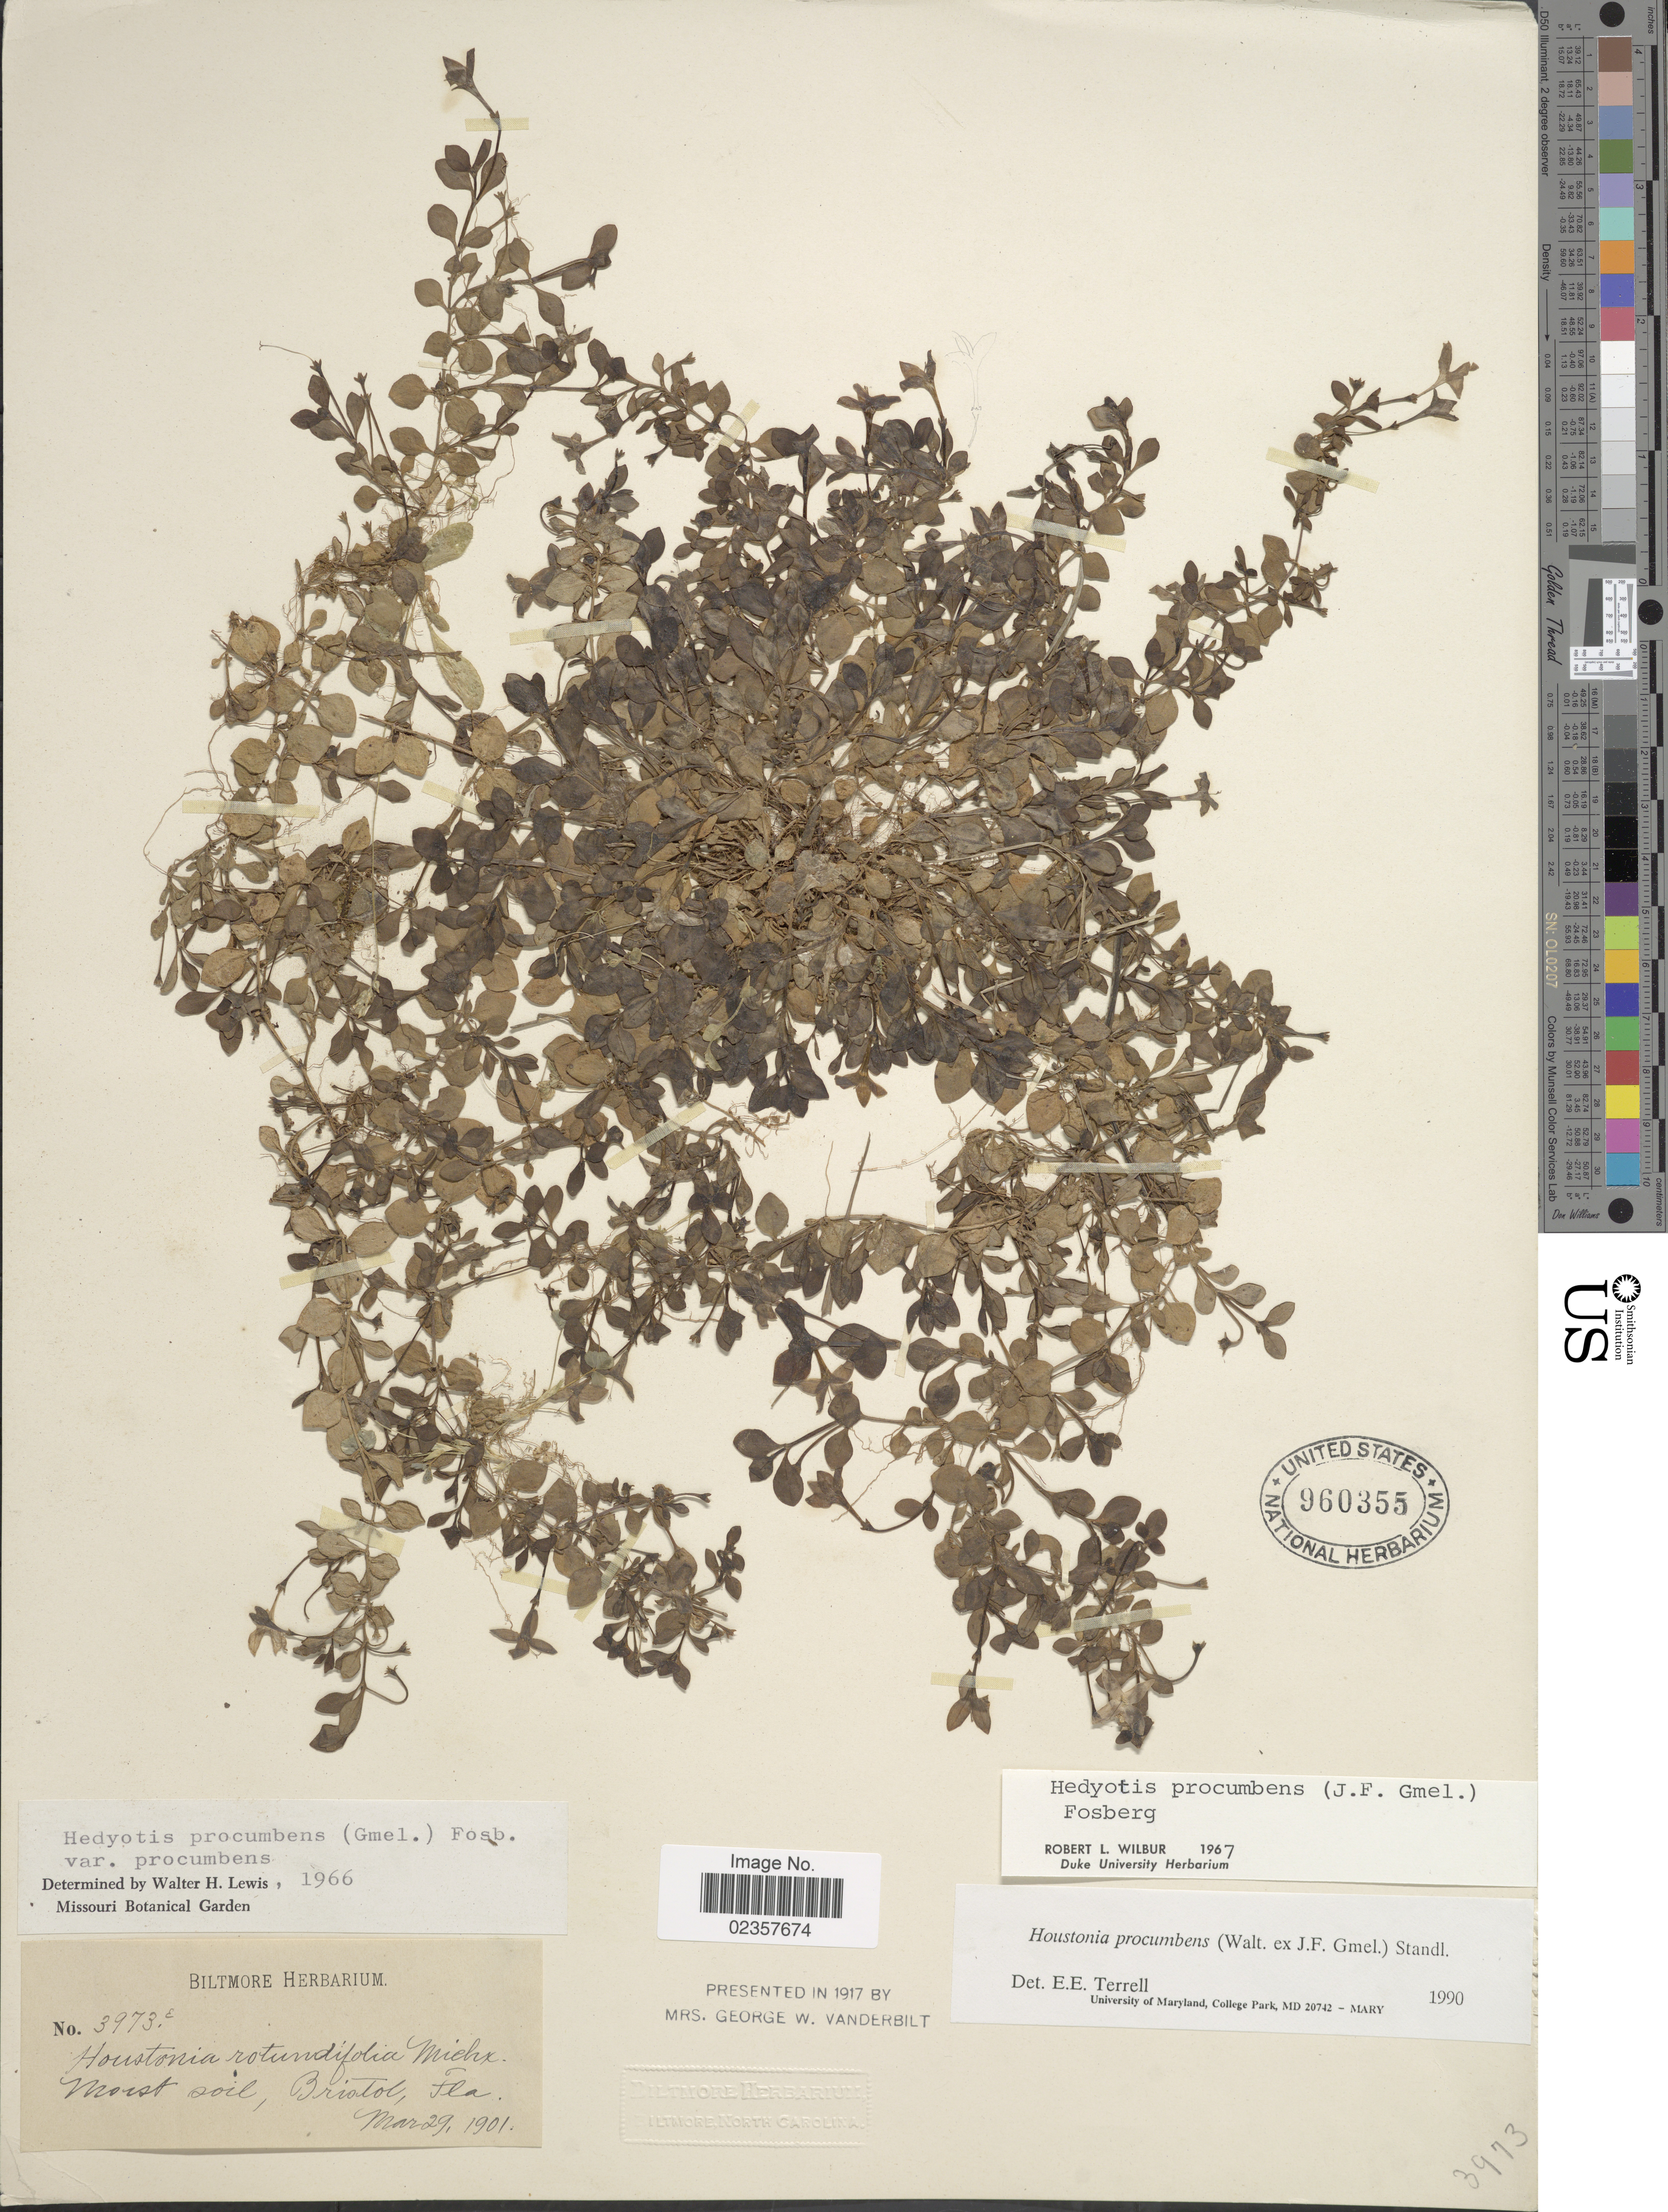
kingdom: Plantae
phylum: Tracheophyta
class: Magnoliopsida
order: Gentianales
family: Rubiaceae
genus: Houstonia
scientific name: Houstonia procumbens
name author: (Walter ex J.F. Gmel.) Standl.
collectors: ex herb. Biltmore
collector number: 3973e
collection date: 1901-03-29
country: United States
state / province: Florida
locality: Moist soil, Bristol, Fla.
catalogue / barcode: US 960355